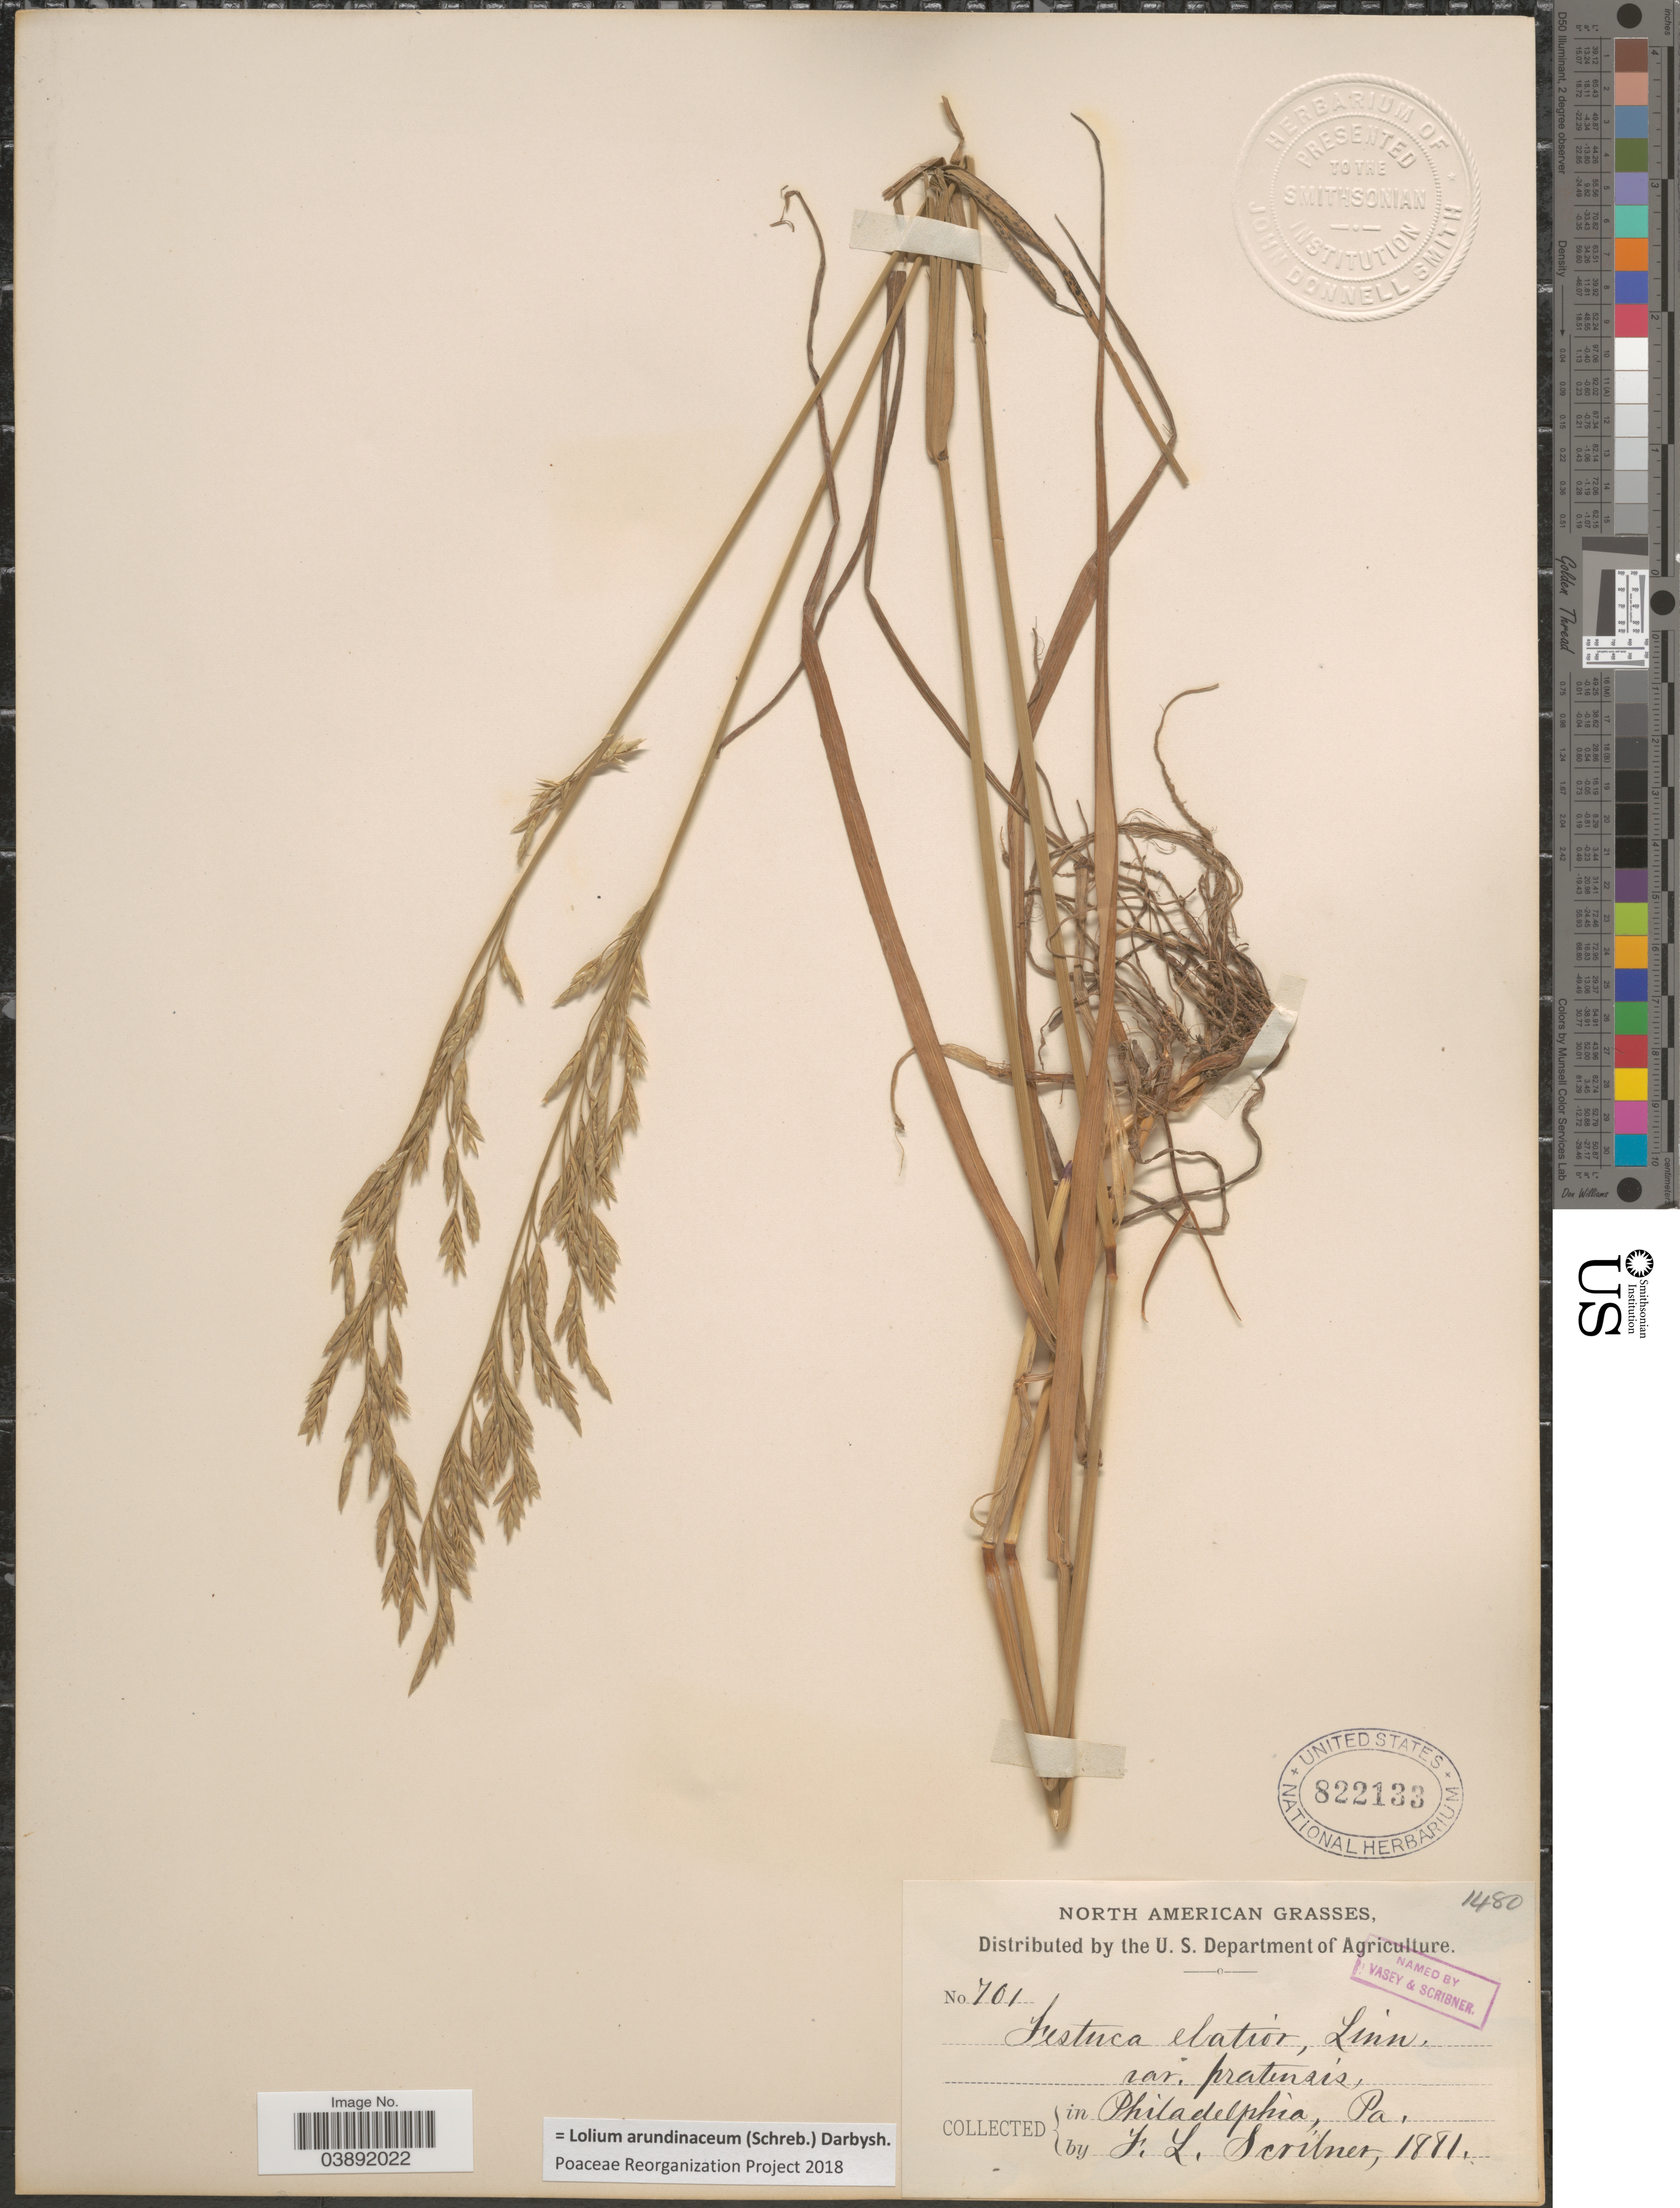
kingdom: Plantae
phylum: Tracheophyta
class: Liliopsida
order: Poales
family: Poaceae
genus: Lolium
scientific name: Lolium arundinaceum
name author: (Schreb.) Darbysh.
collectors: F. L. Scribner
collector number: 701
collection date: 1881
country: United States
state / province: Pennsylvania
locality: Philadelphia.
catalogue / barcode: US 822133